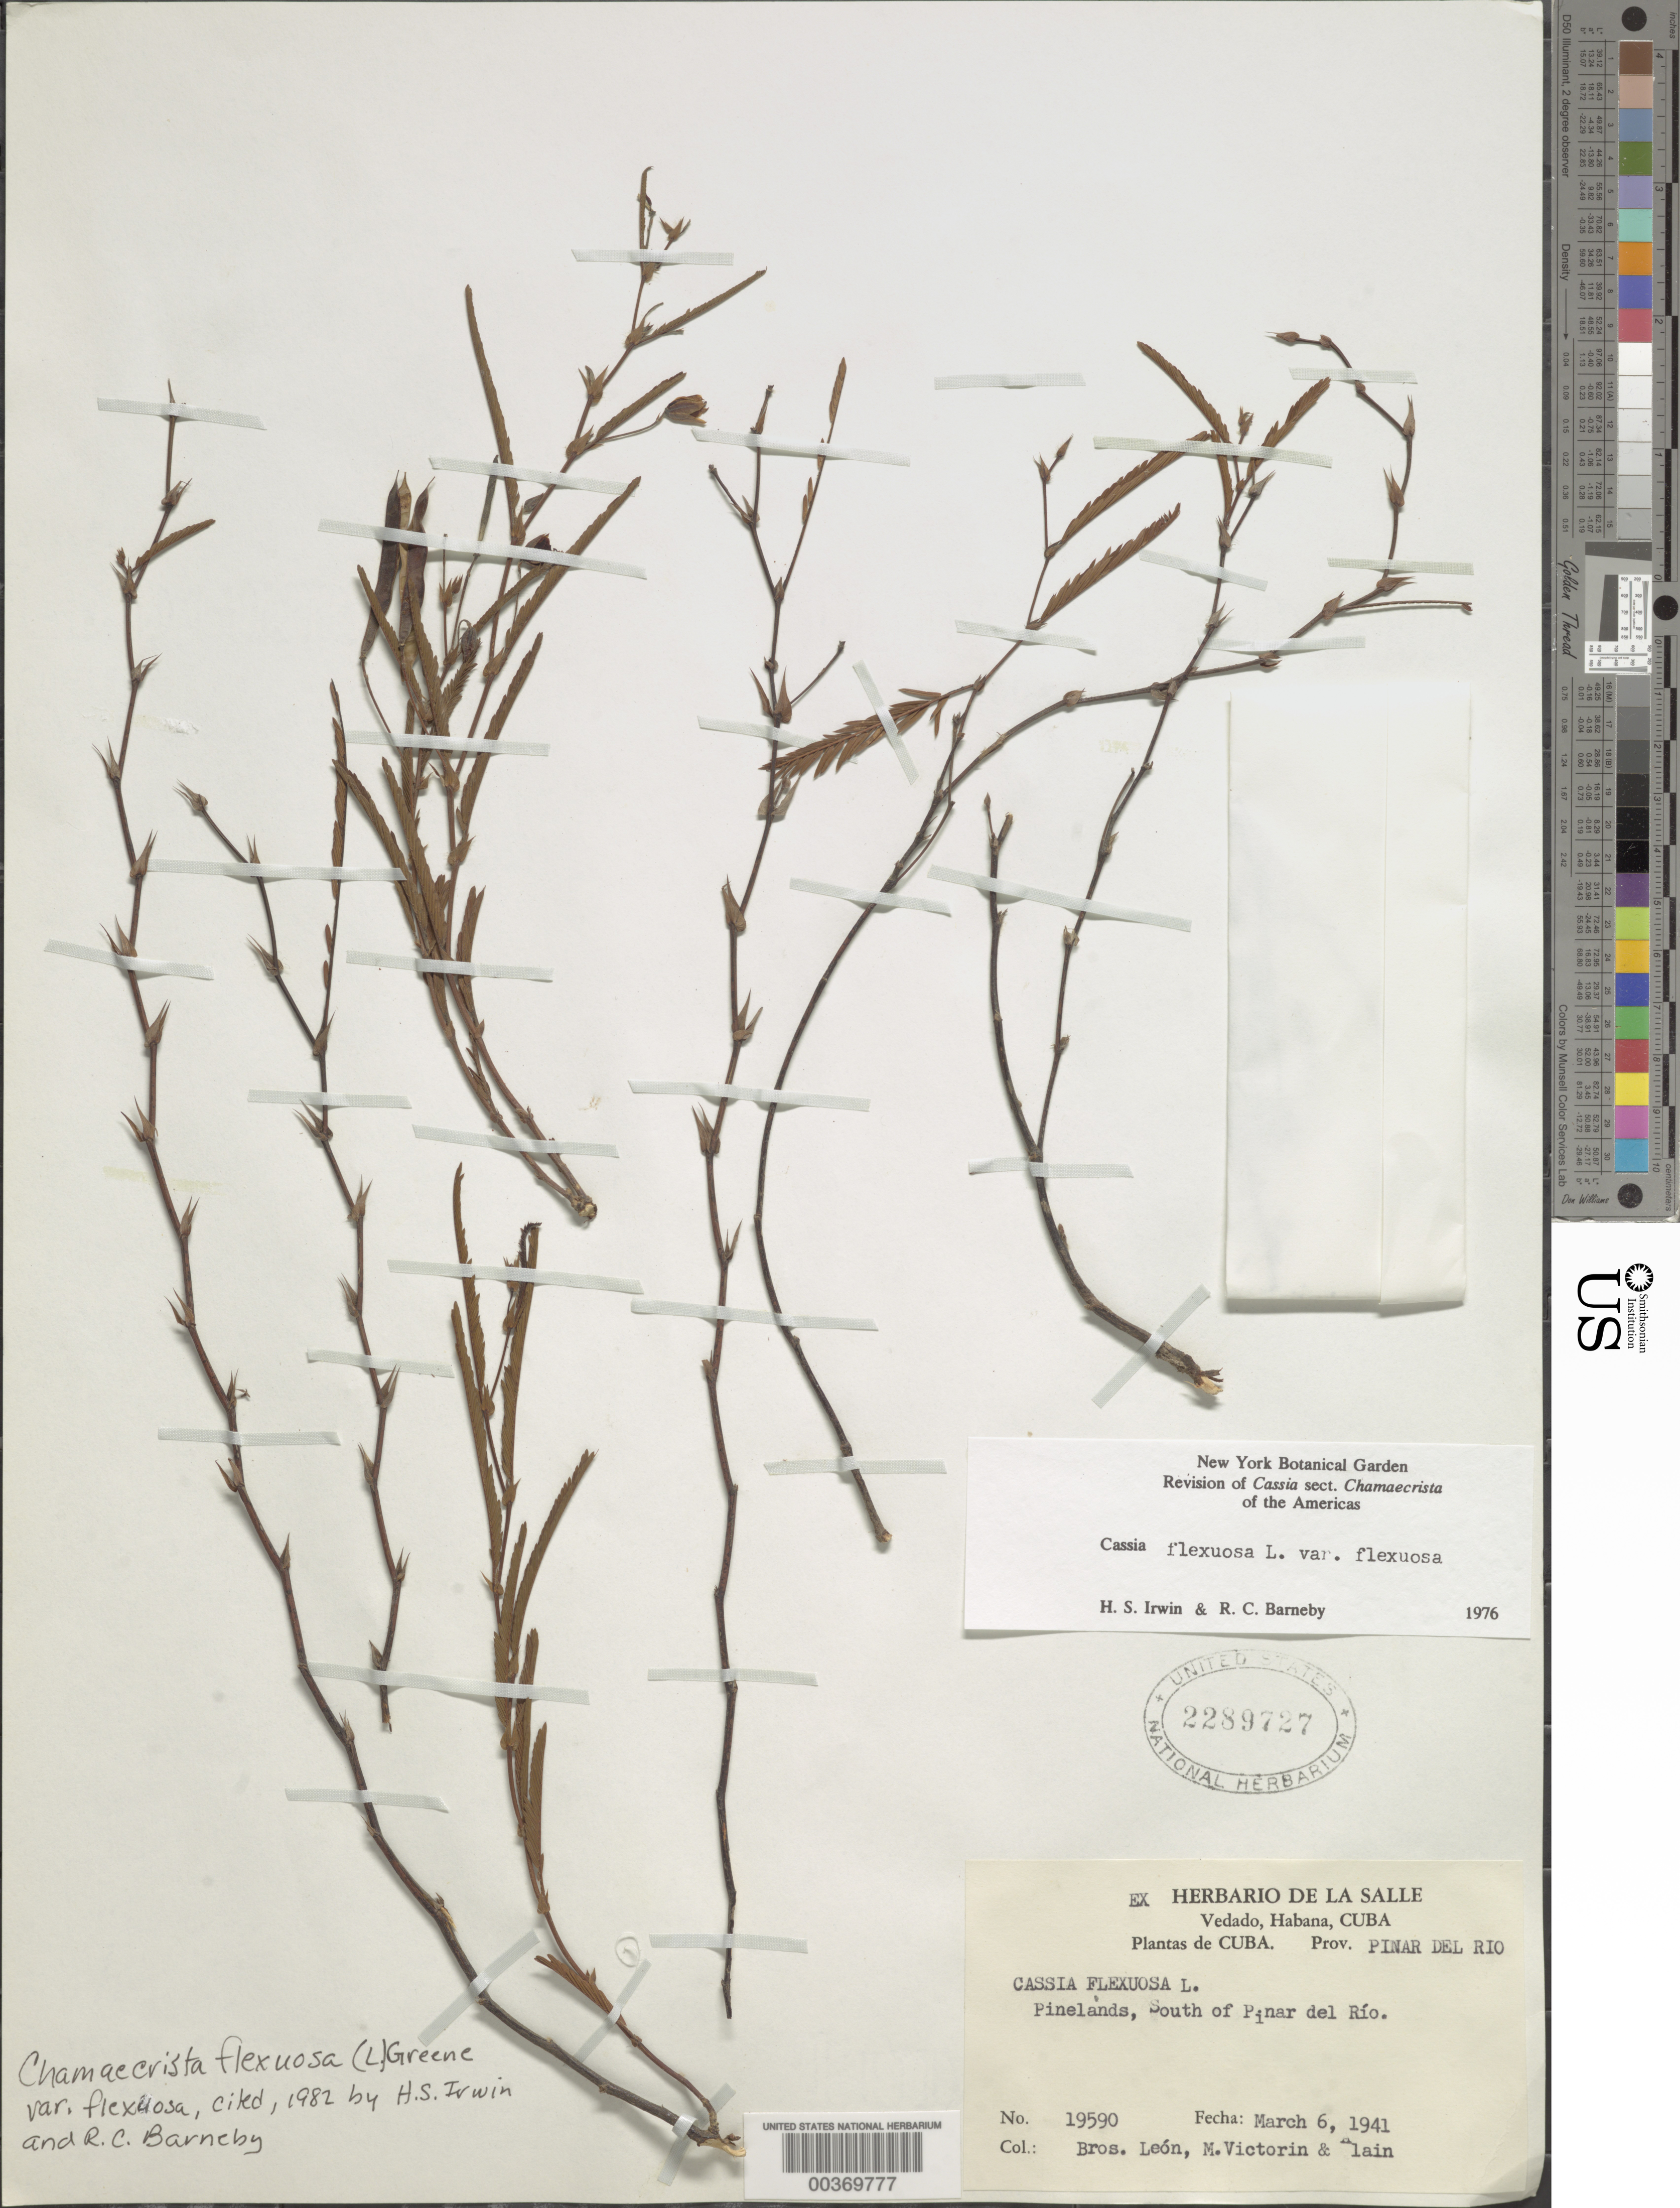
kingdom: Plantae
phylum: Tracheophyta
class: Magnoliopsida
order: Fabales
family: Fabaceae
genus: Chamaecrista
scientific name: Chamaecrista flexuosa var. flexuosa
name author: (L.) Greene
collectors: Bro. León, Fr. Marie-Victorin & A. H. Liogier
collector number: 19590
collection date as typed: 06 Mar 1941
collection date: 1941-03-06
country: Cuba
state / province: Pinar del Río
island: Greater Antilles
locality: S of pinar del rio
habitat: Pinelands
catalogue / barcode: US 2289727